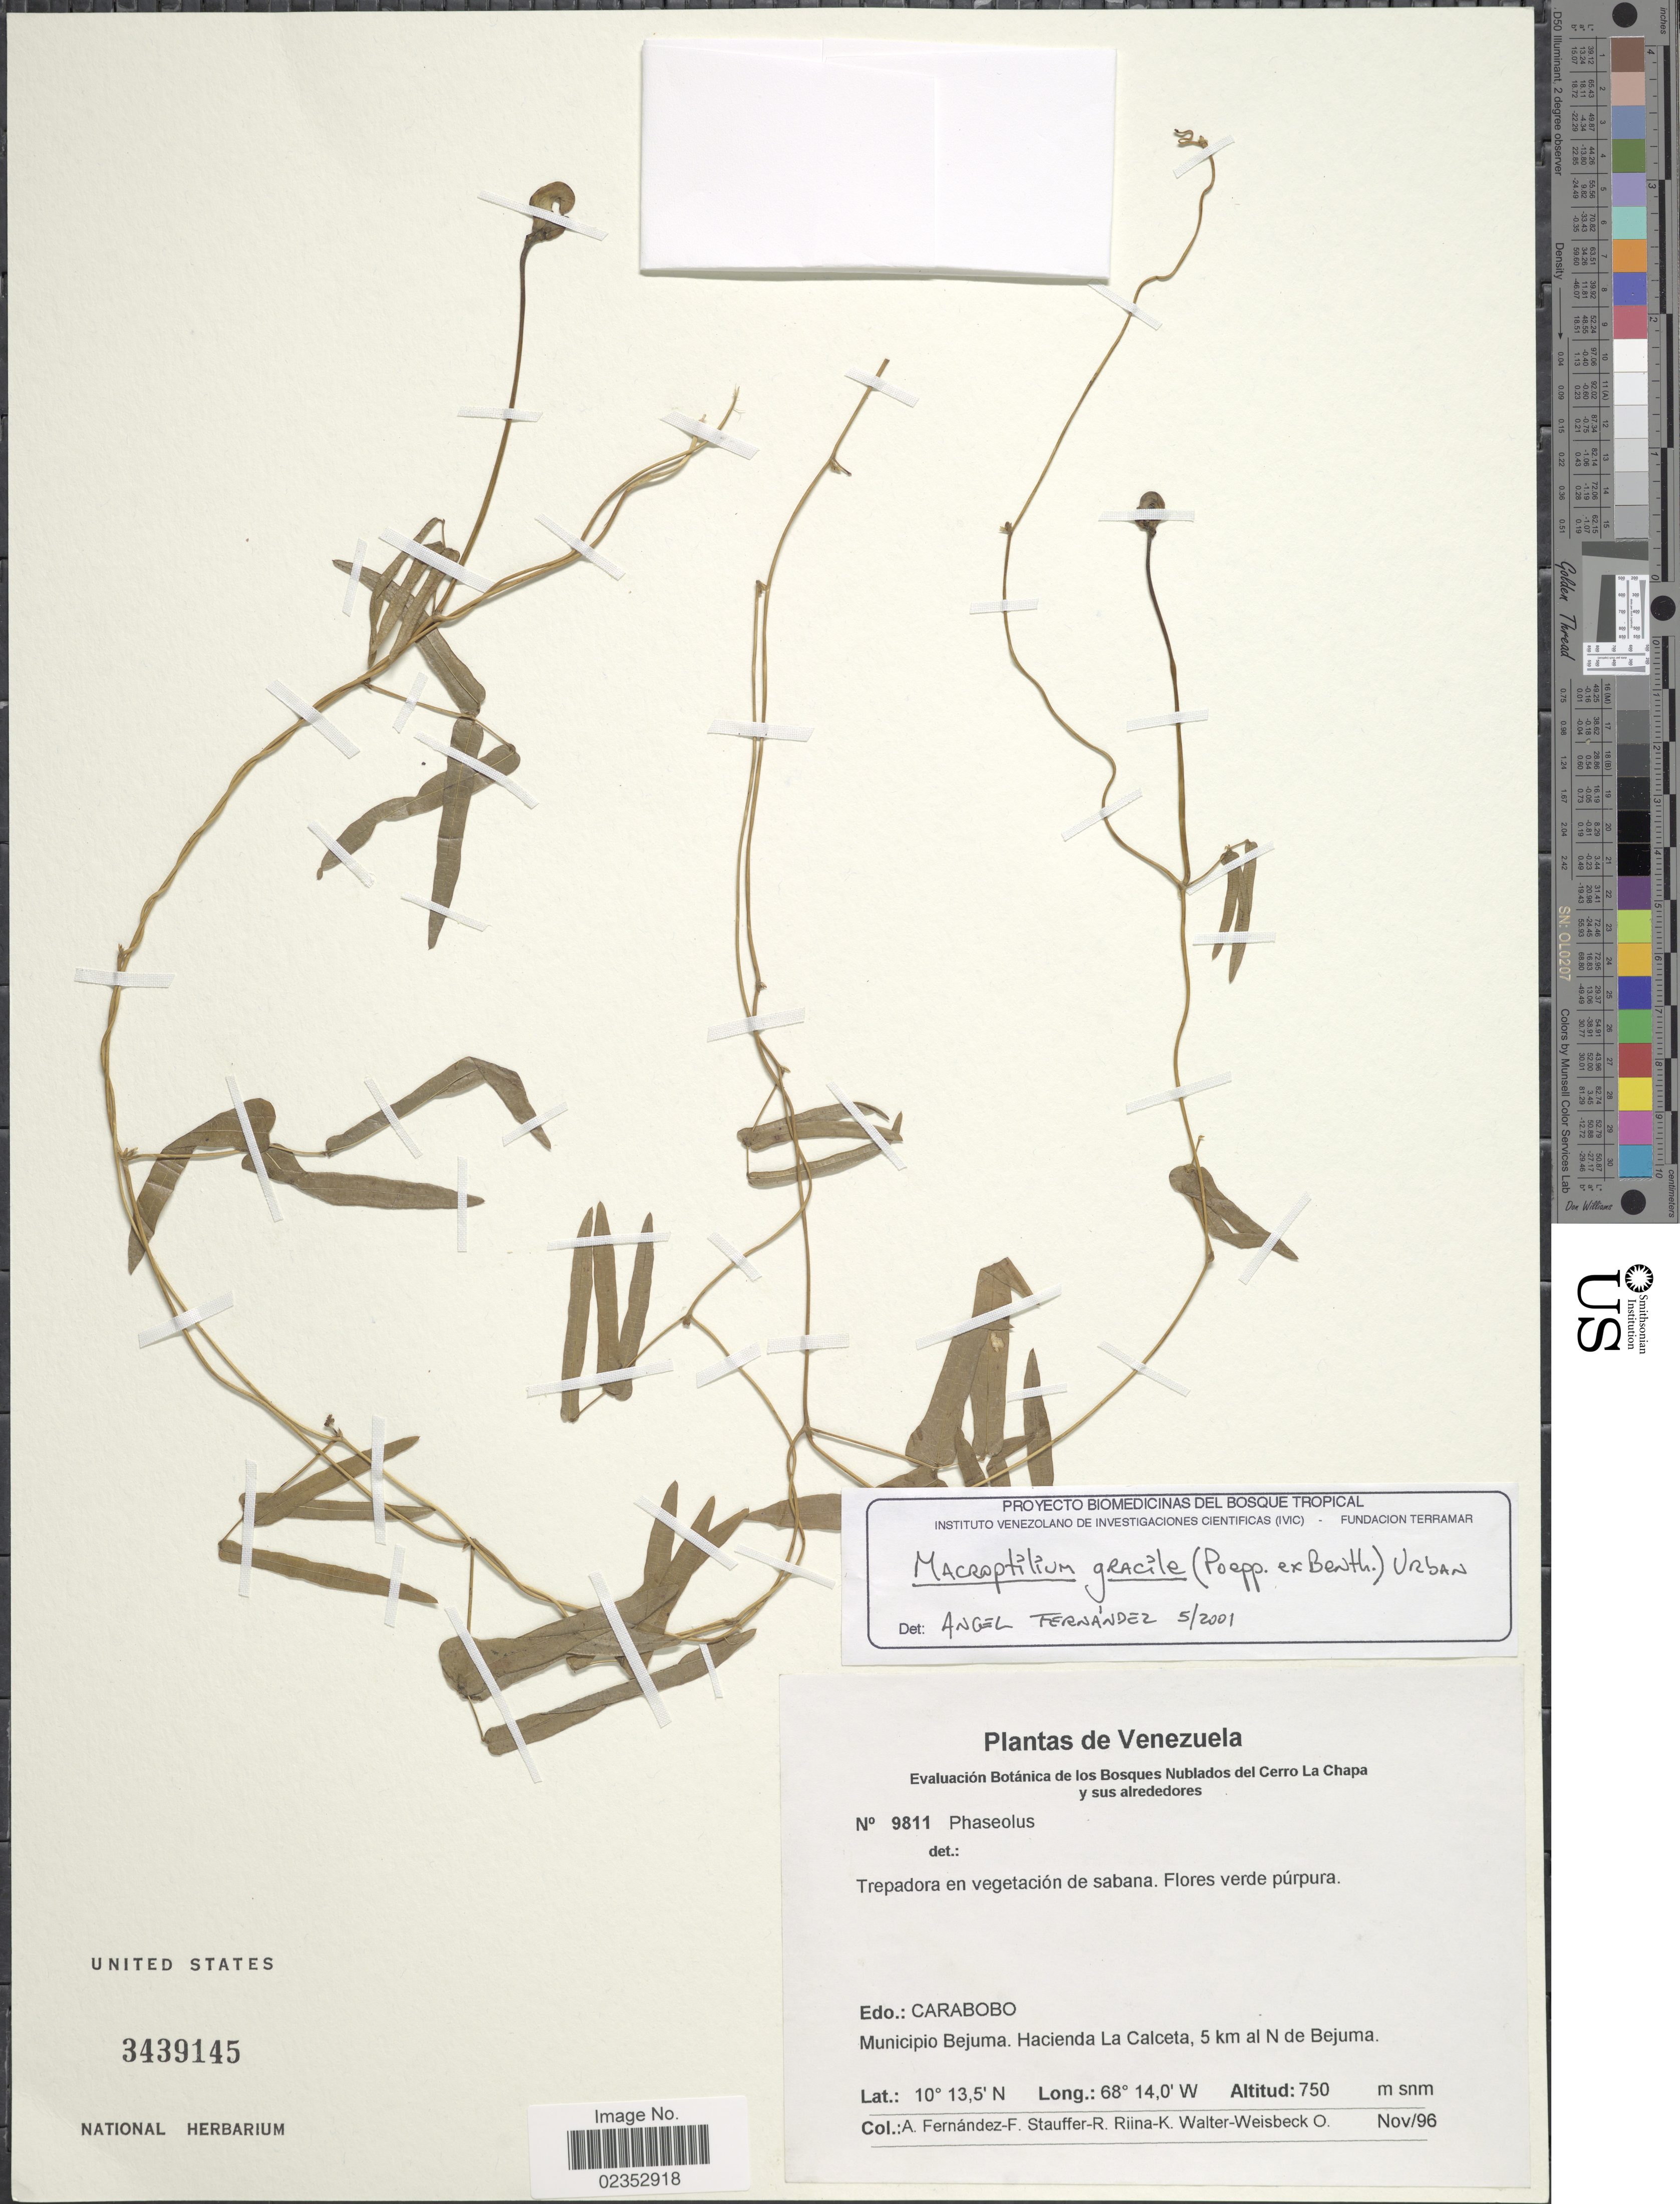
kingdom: Plantae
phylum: Tracheophyta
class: Magnoliopsida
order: Fabales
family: Fabaceae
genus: Macroptilium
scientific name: Macroptilium gracile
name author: (Poepp. ex Benth.) Urb.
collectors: A. Fernández F., R. Stauffer, K. Riina & O. Walter-Weisbeck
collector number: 9811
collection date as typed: Transcribed d/m/y: /11/96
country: Venezuela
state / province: Carabobo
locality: Municipio Bejuma. Hacienda La Calceta, 5 km al N de Bejuma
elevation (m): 750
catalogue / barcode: US 3439145